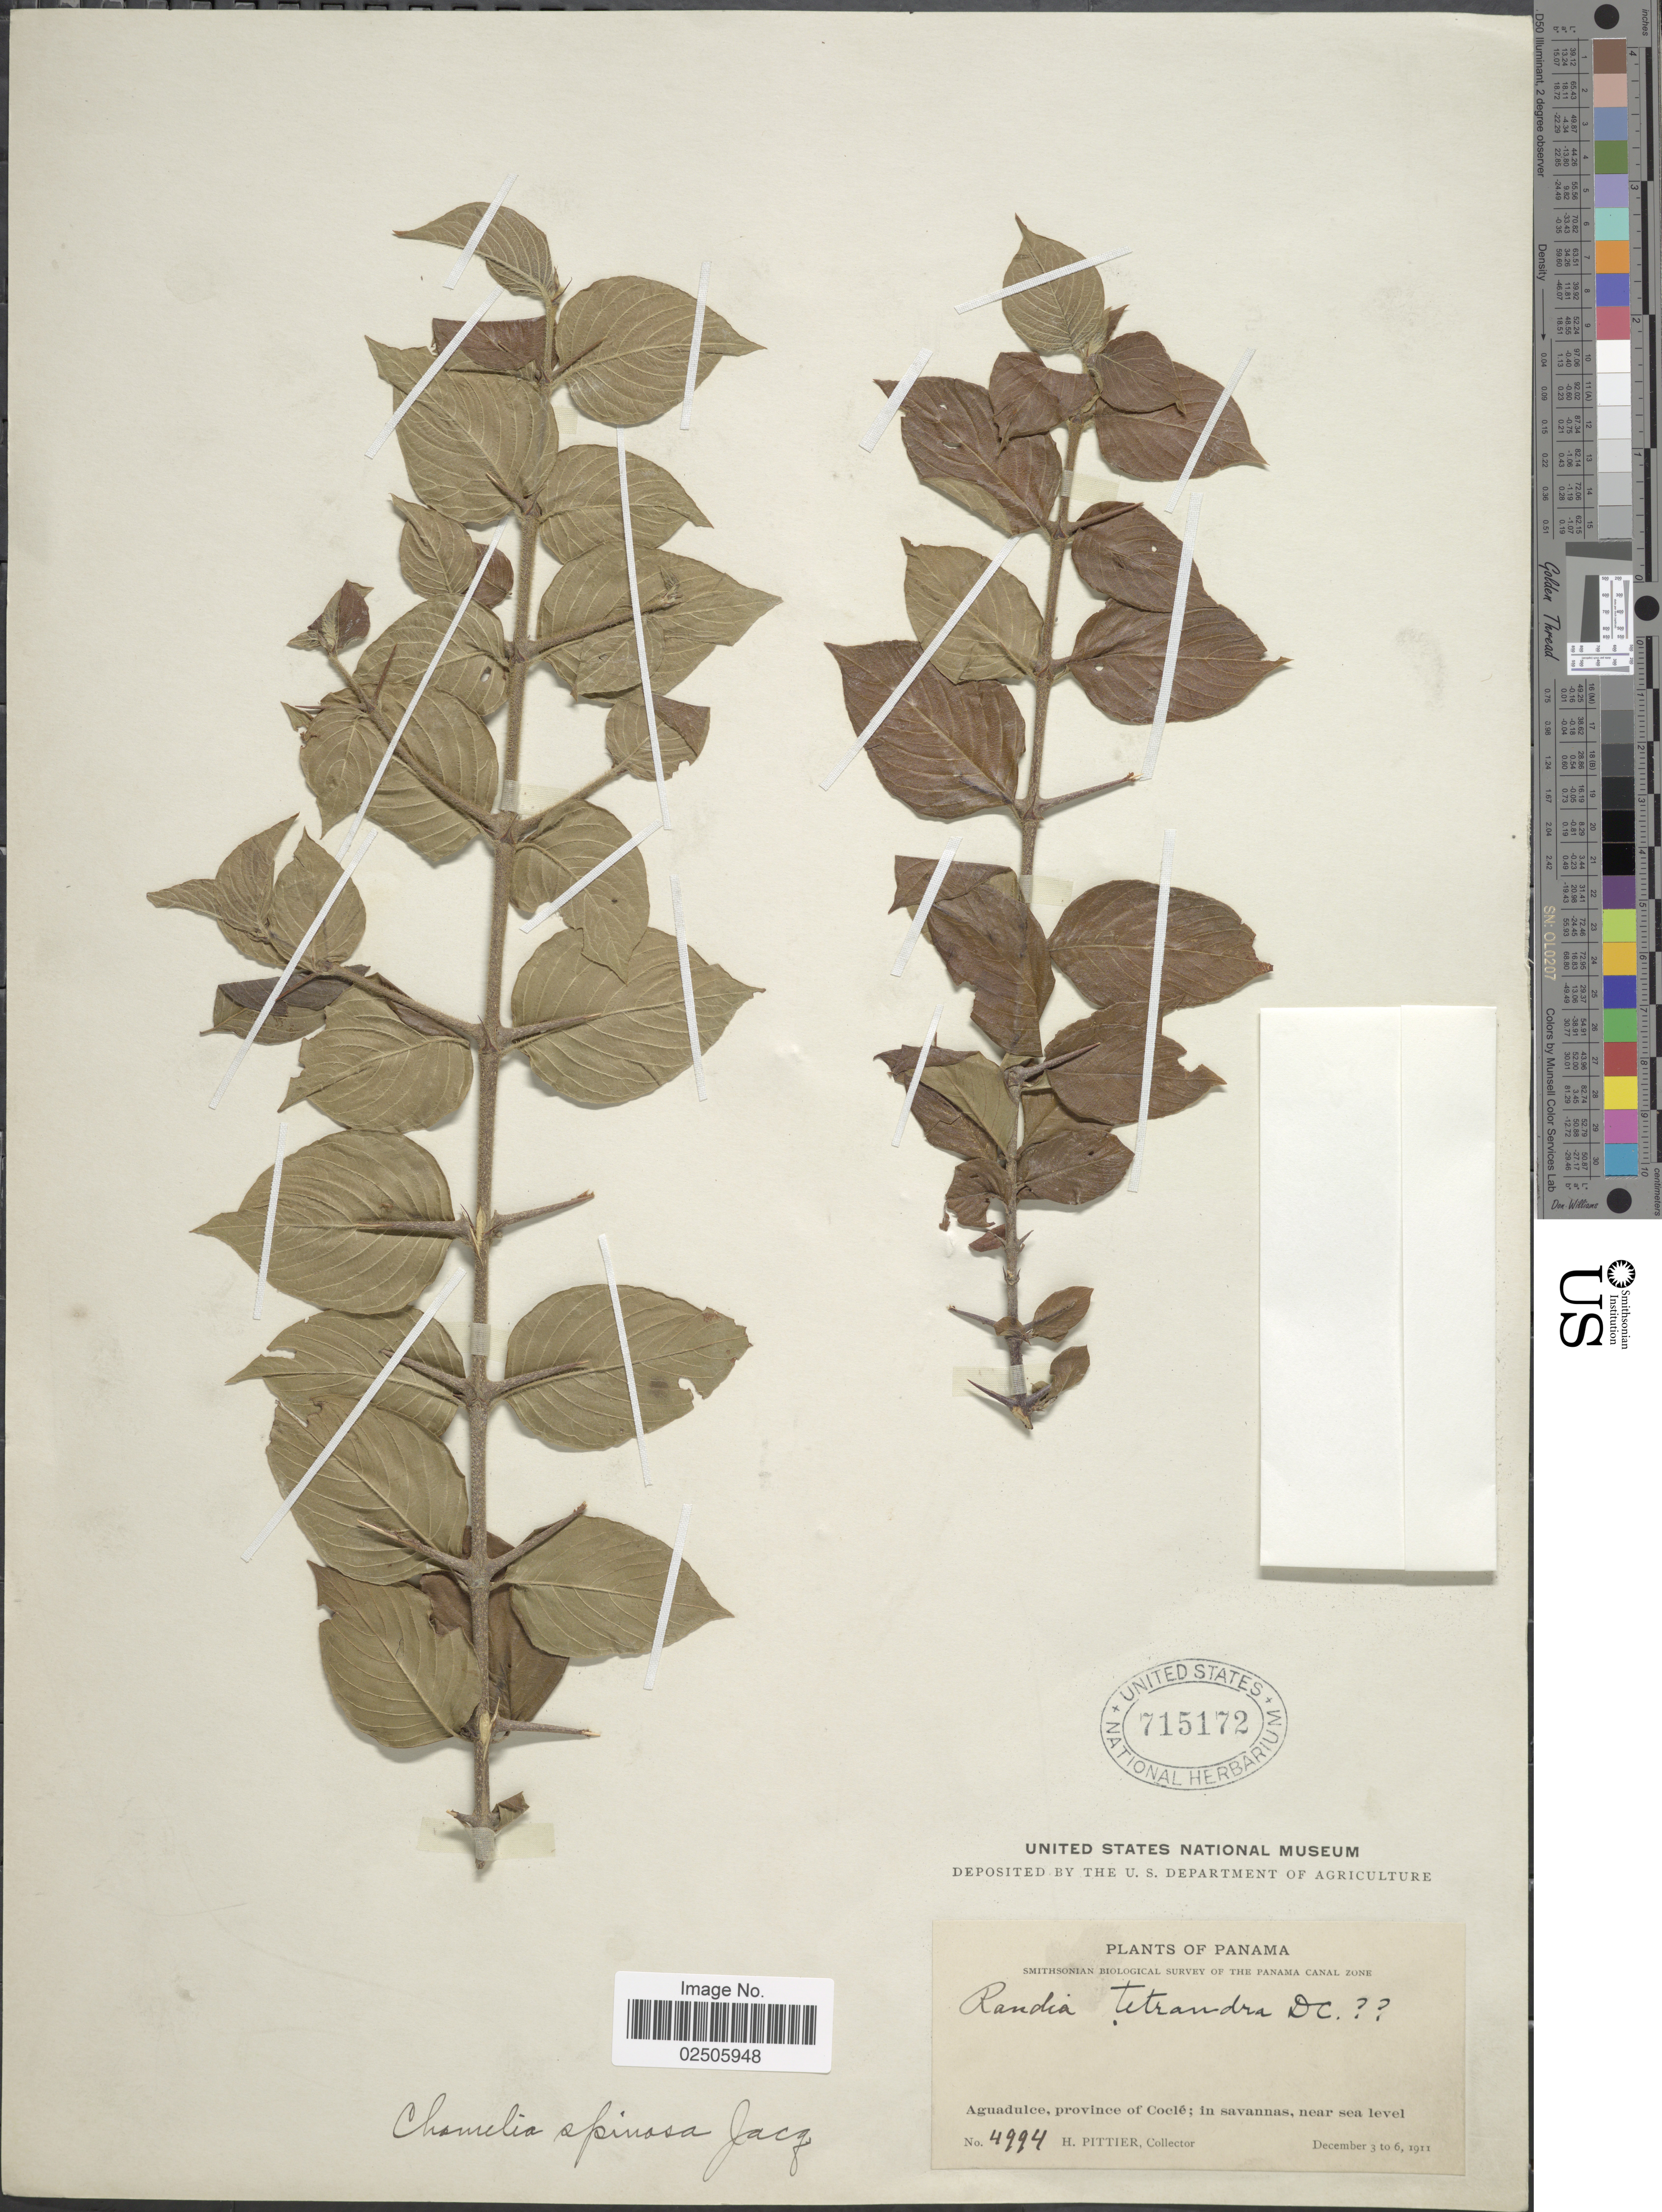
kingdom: Plantae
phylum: Tracheophyta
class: Magnoliopsida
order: Gentianales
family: Rubiaceae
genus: Chomelia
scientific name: Chomelia spinosa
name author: Jacq.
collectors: H. F. Pittier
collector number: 4994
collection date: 1911-12-03/1911-12-06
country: Panama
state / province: Coclé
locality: Aguadulce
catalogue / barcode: US 715172